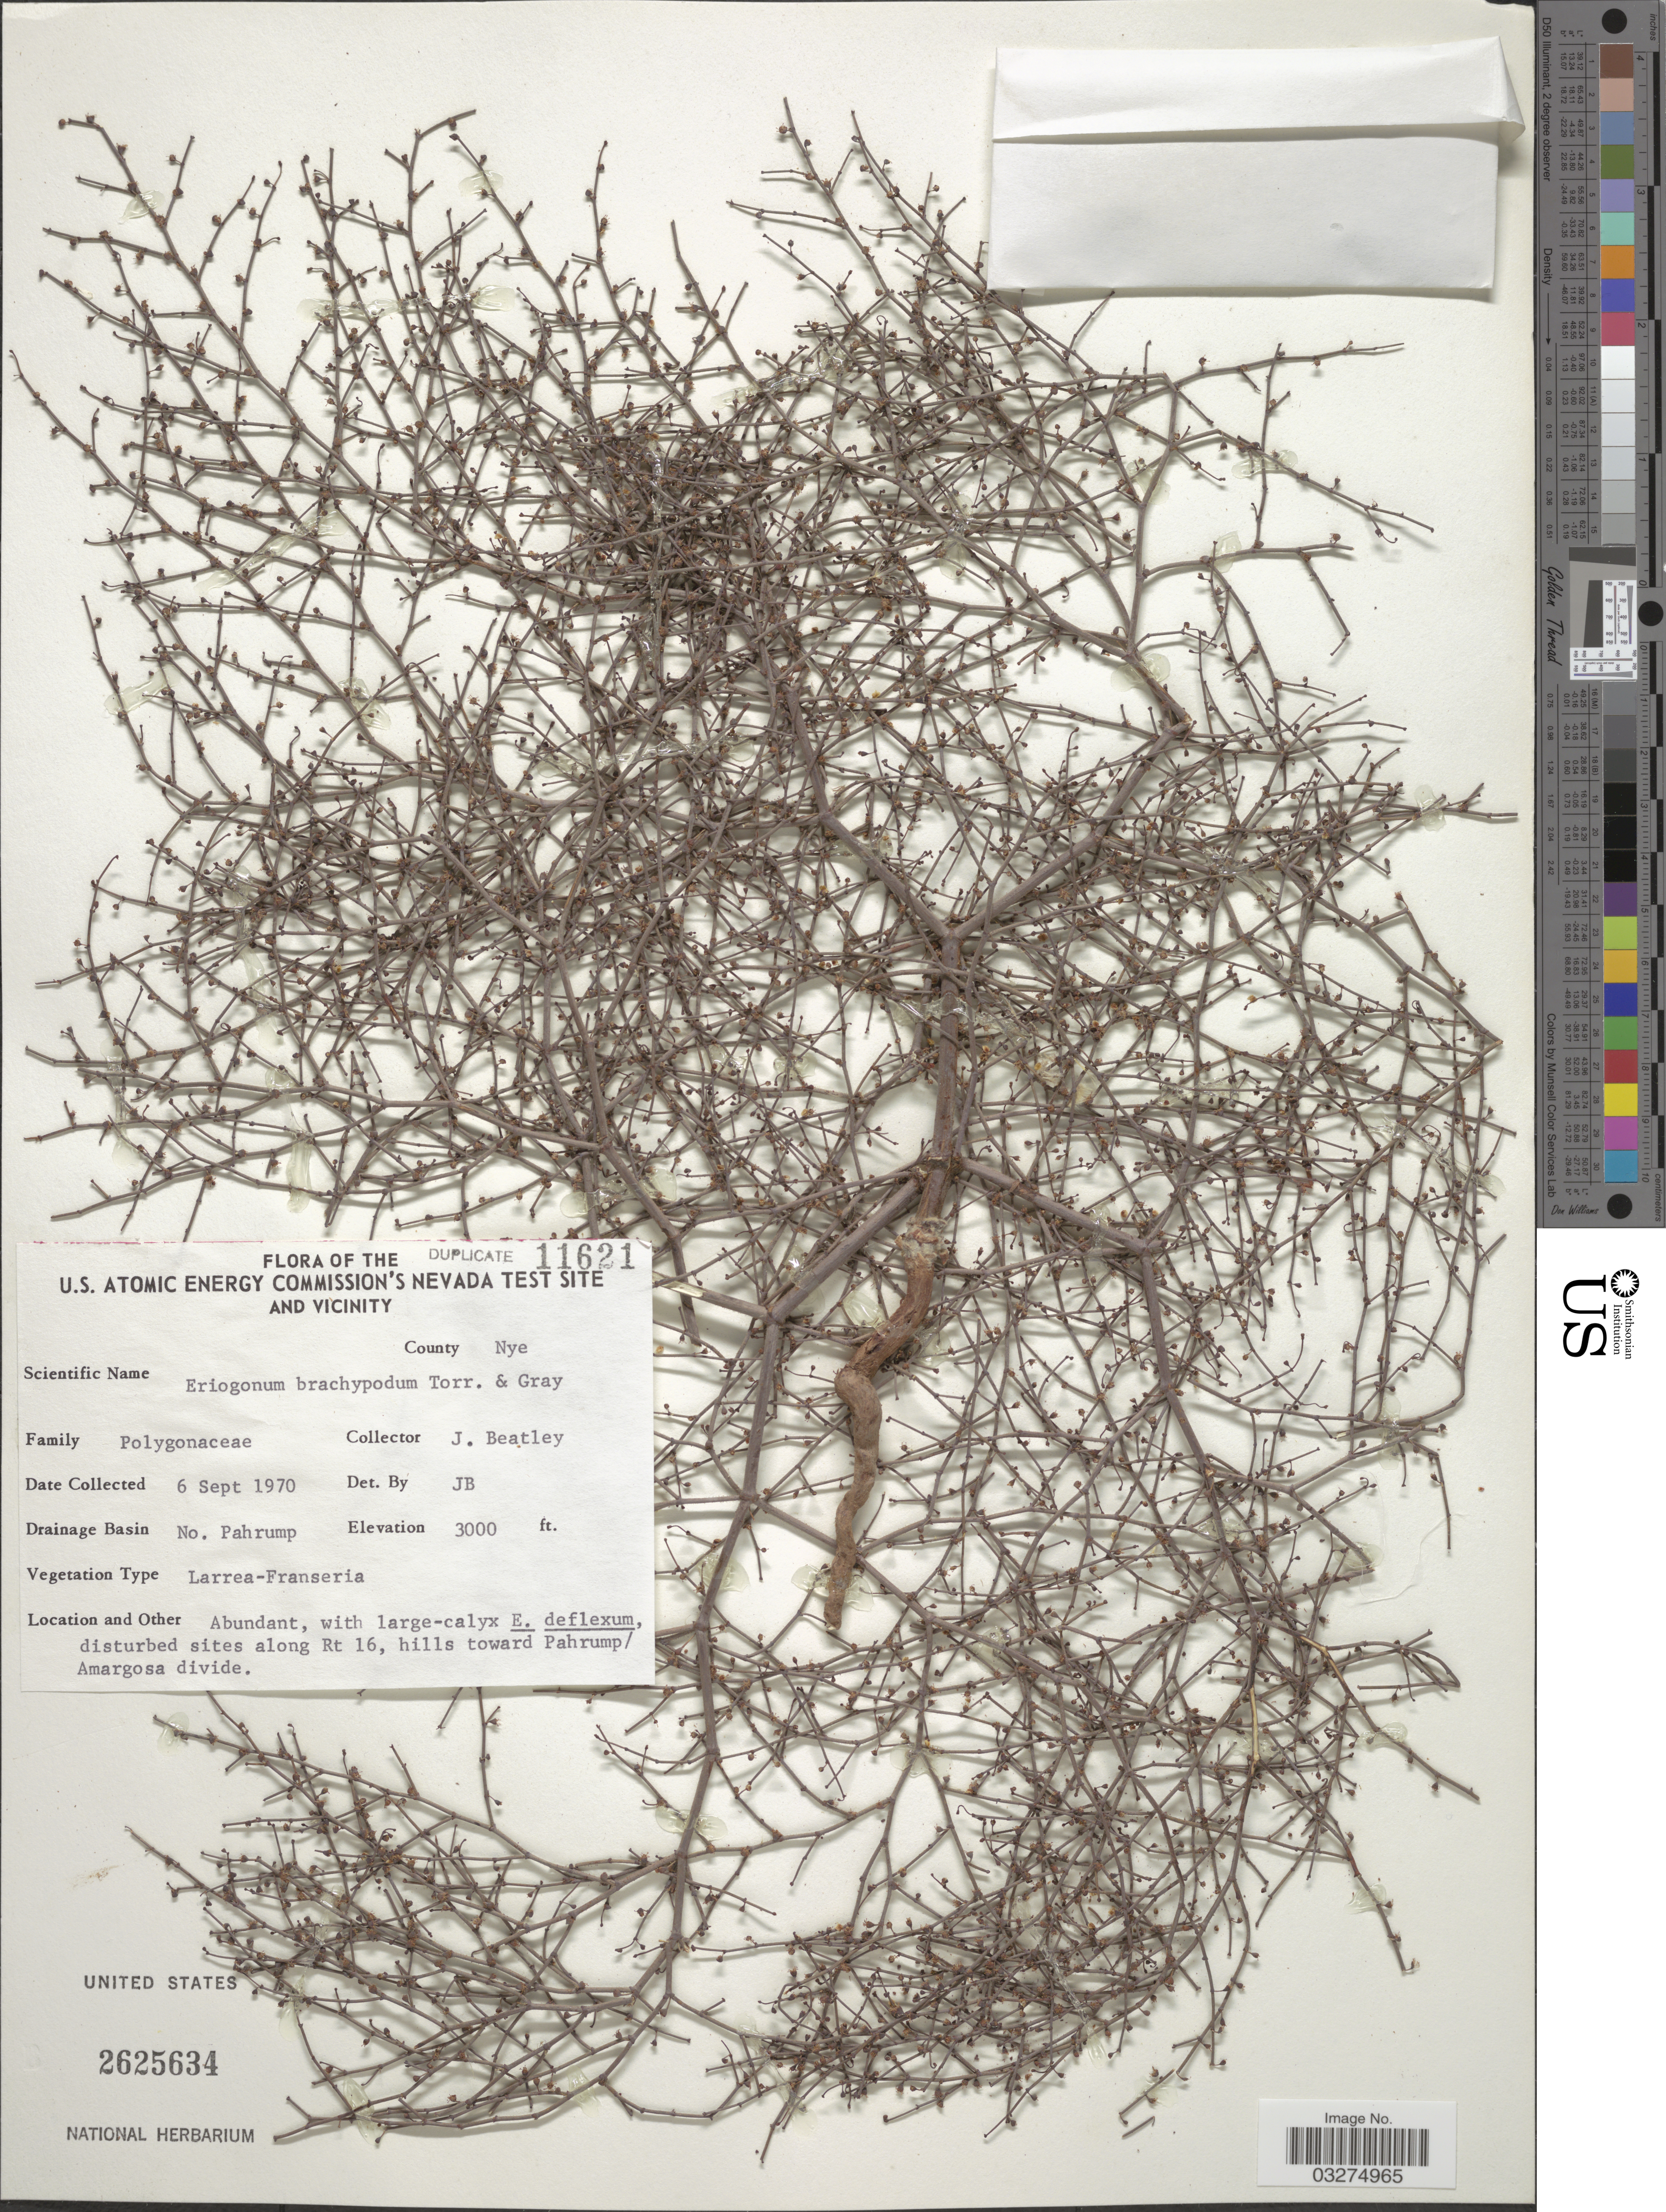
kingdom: Plantae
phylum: Tracheophyta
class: Magnoliopsida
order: Caryophyllales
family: Polygonaceae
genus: Eriogonum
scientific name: Eriogonum brachypodum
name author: Torr. & A. Gray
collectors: J. C. Beatley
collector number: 11621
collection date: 1970-09-06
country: United States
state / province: Nevada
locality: U. S. Atomic Energy Commission's Nevada Test Site and Vicinity. County Nye. Drainage Basin No. Pahrump. Sites along Rt 16, hills toward Pahrump/ Amargosa divide.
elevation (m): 914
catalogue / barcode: US 2625634